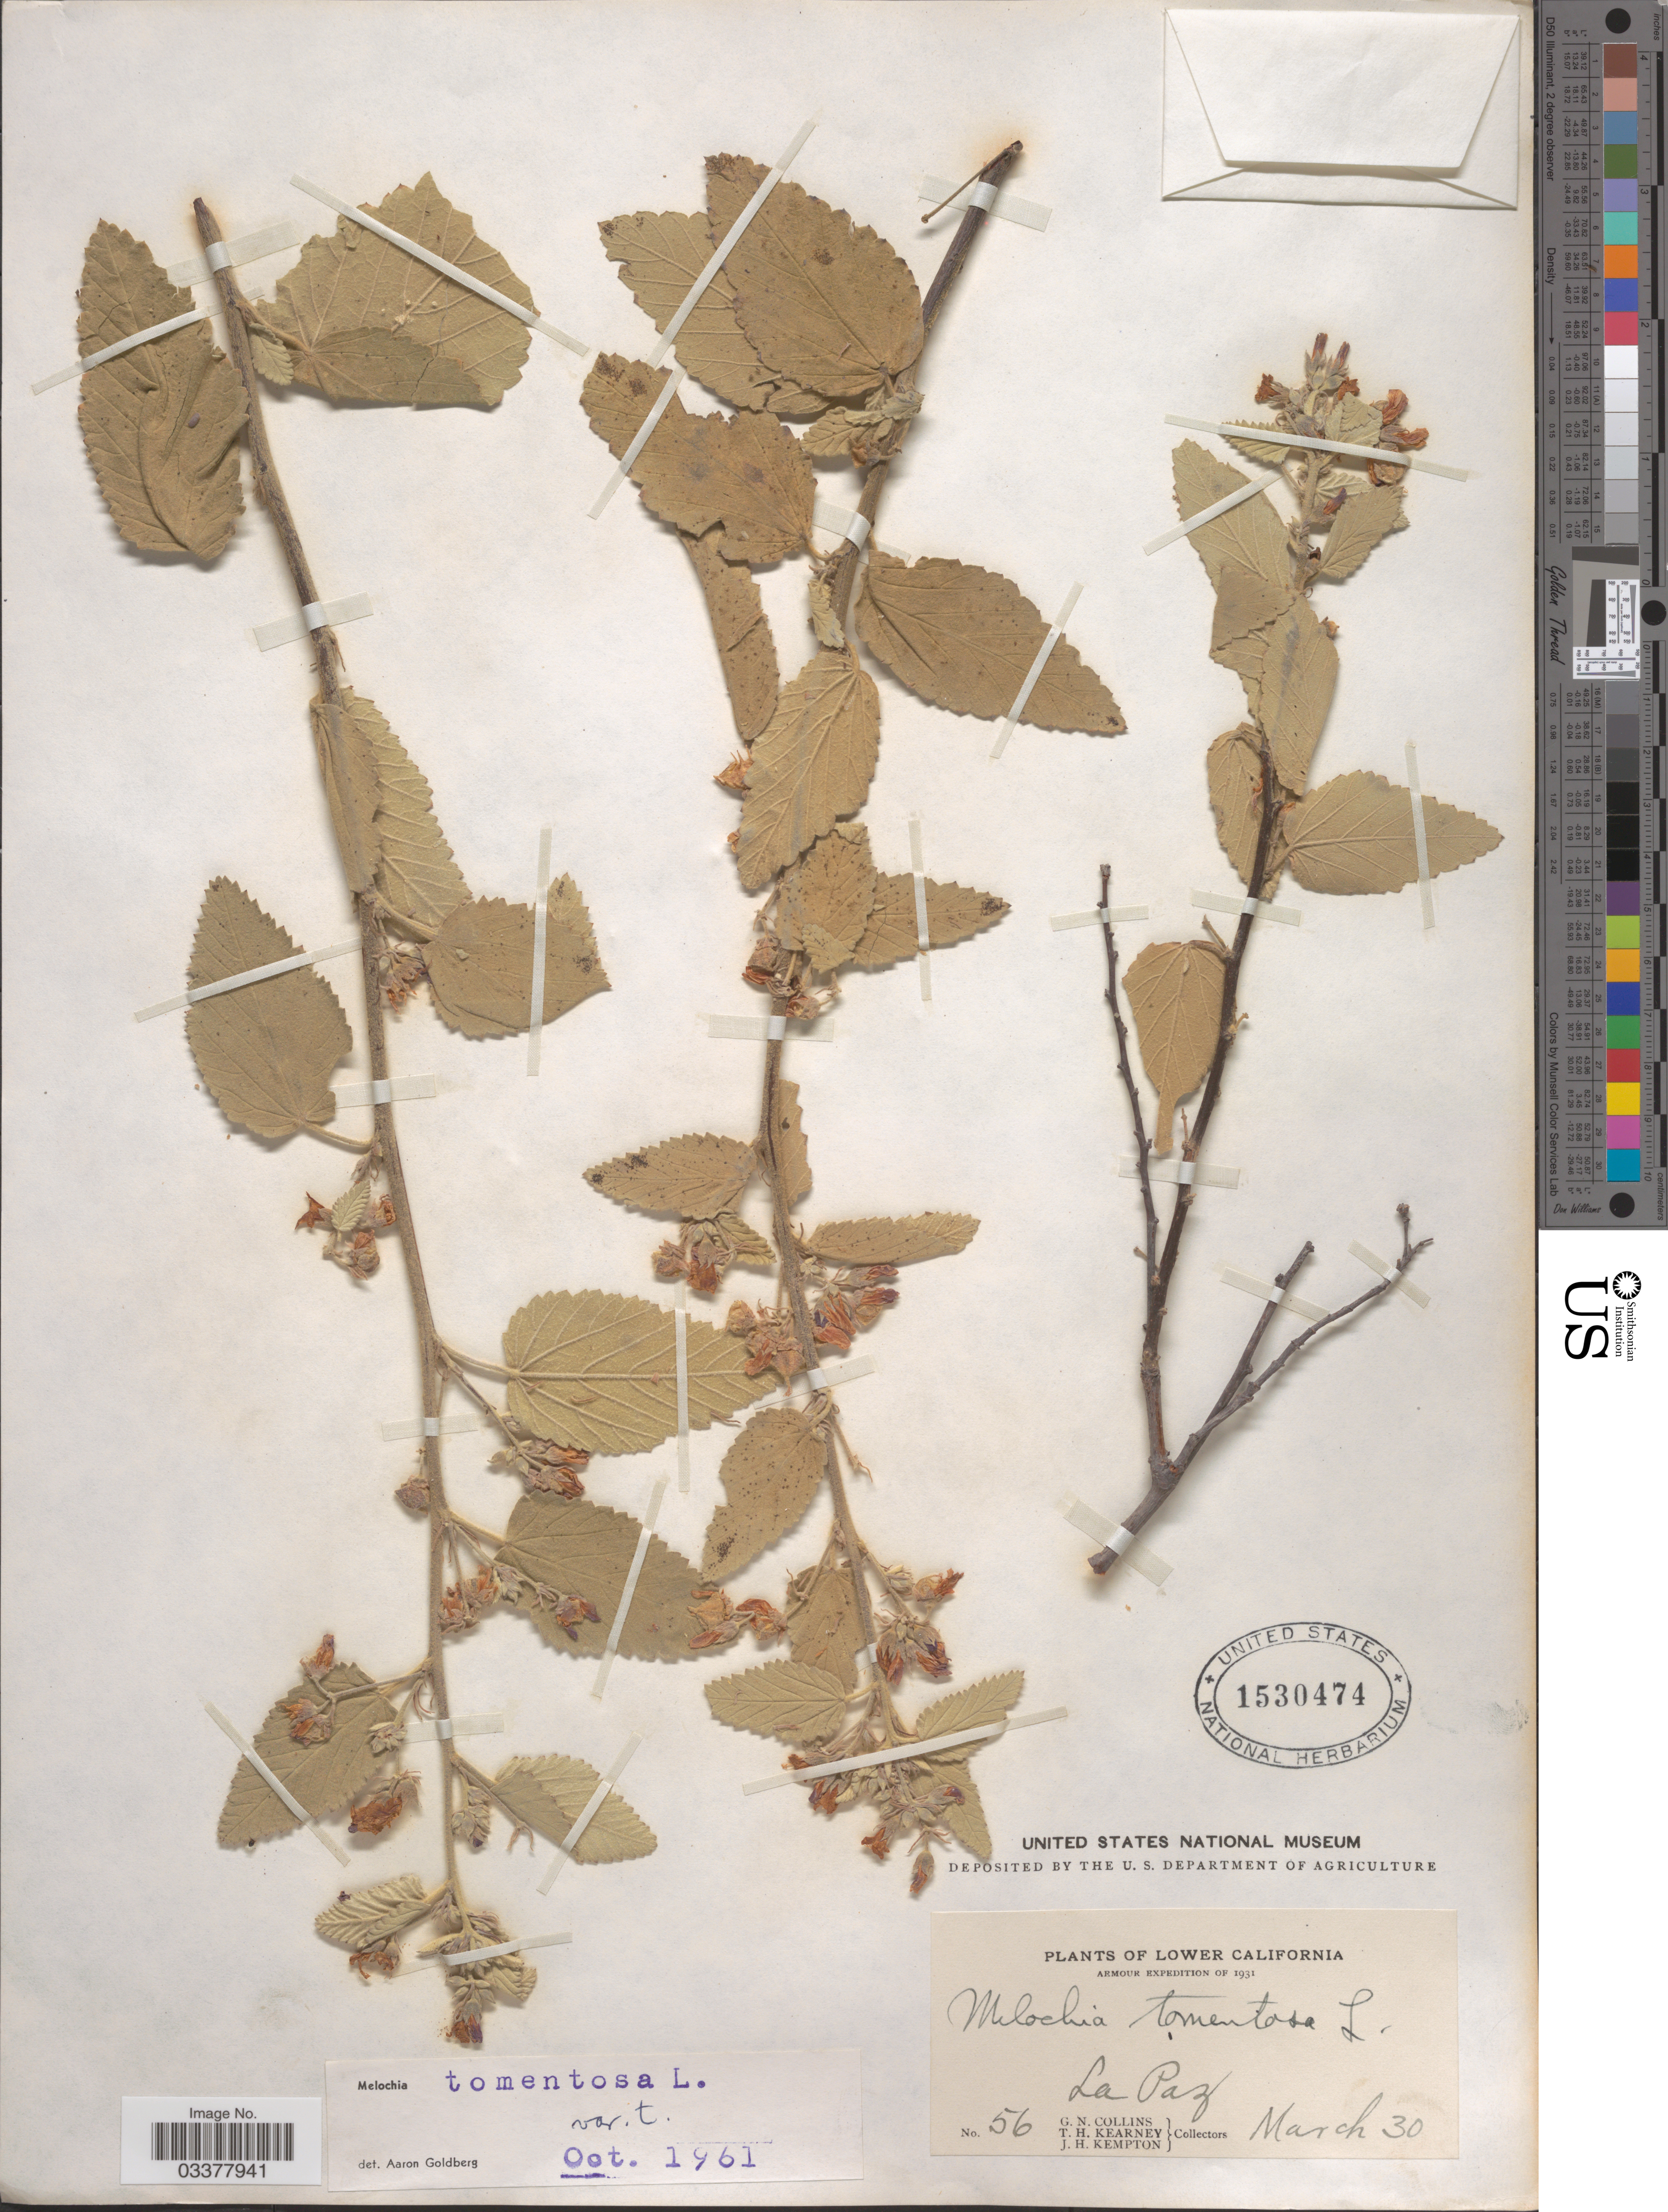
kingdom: Plantae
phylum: Tracheophyta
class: Magnoliopsida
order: Malvales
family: Malvaceae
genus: Melochia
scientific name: Melochia tomentosa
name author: L.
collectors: G. Collins, T. H. Kearney & J. H. Kempton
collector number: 56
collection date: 1931-03-30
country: Mexico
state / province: Baja California Sur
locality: Lower California. La Paz.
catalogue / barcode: US 1530474